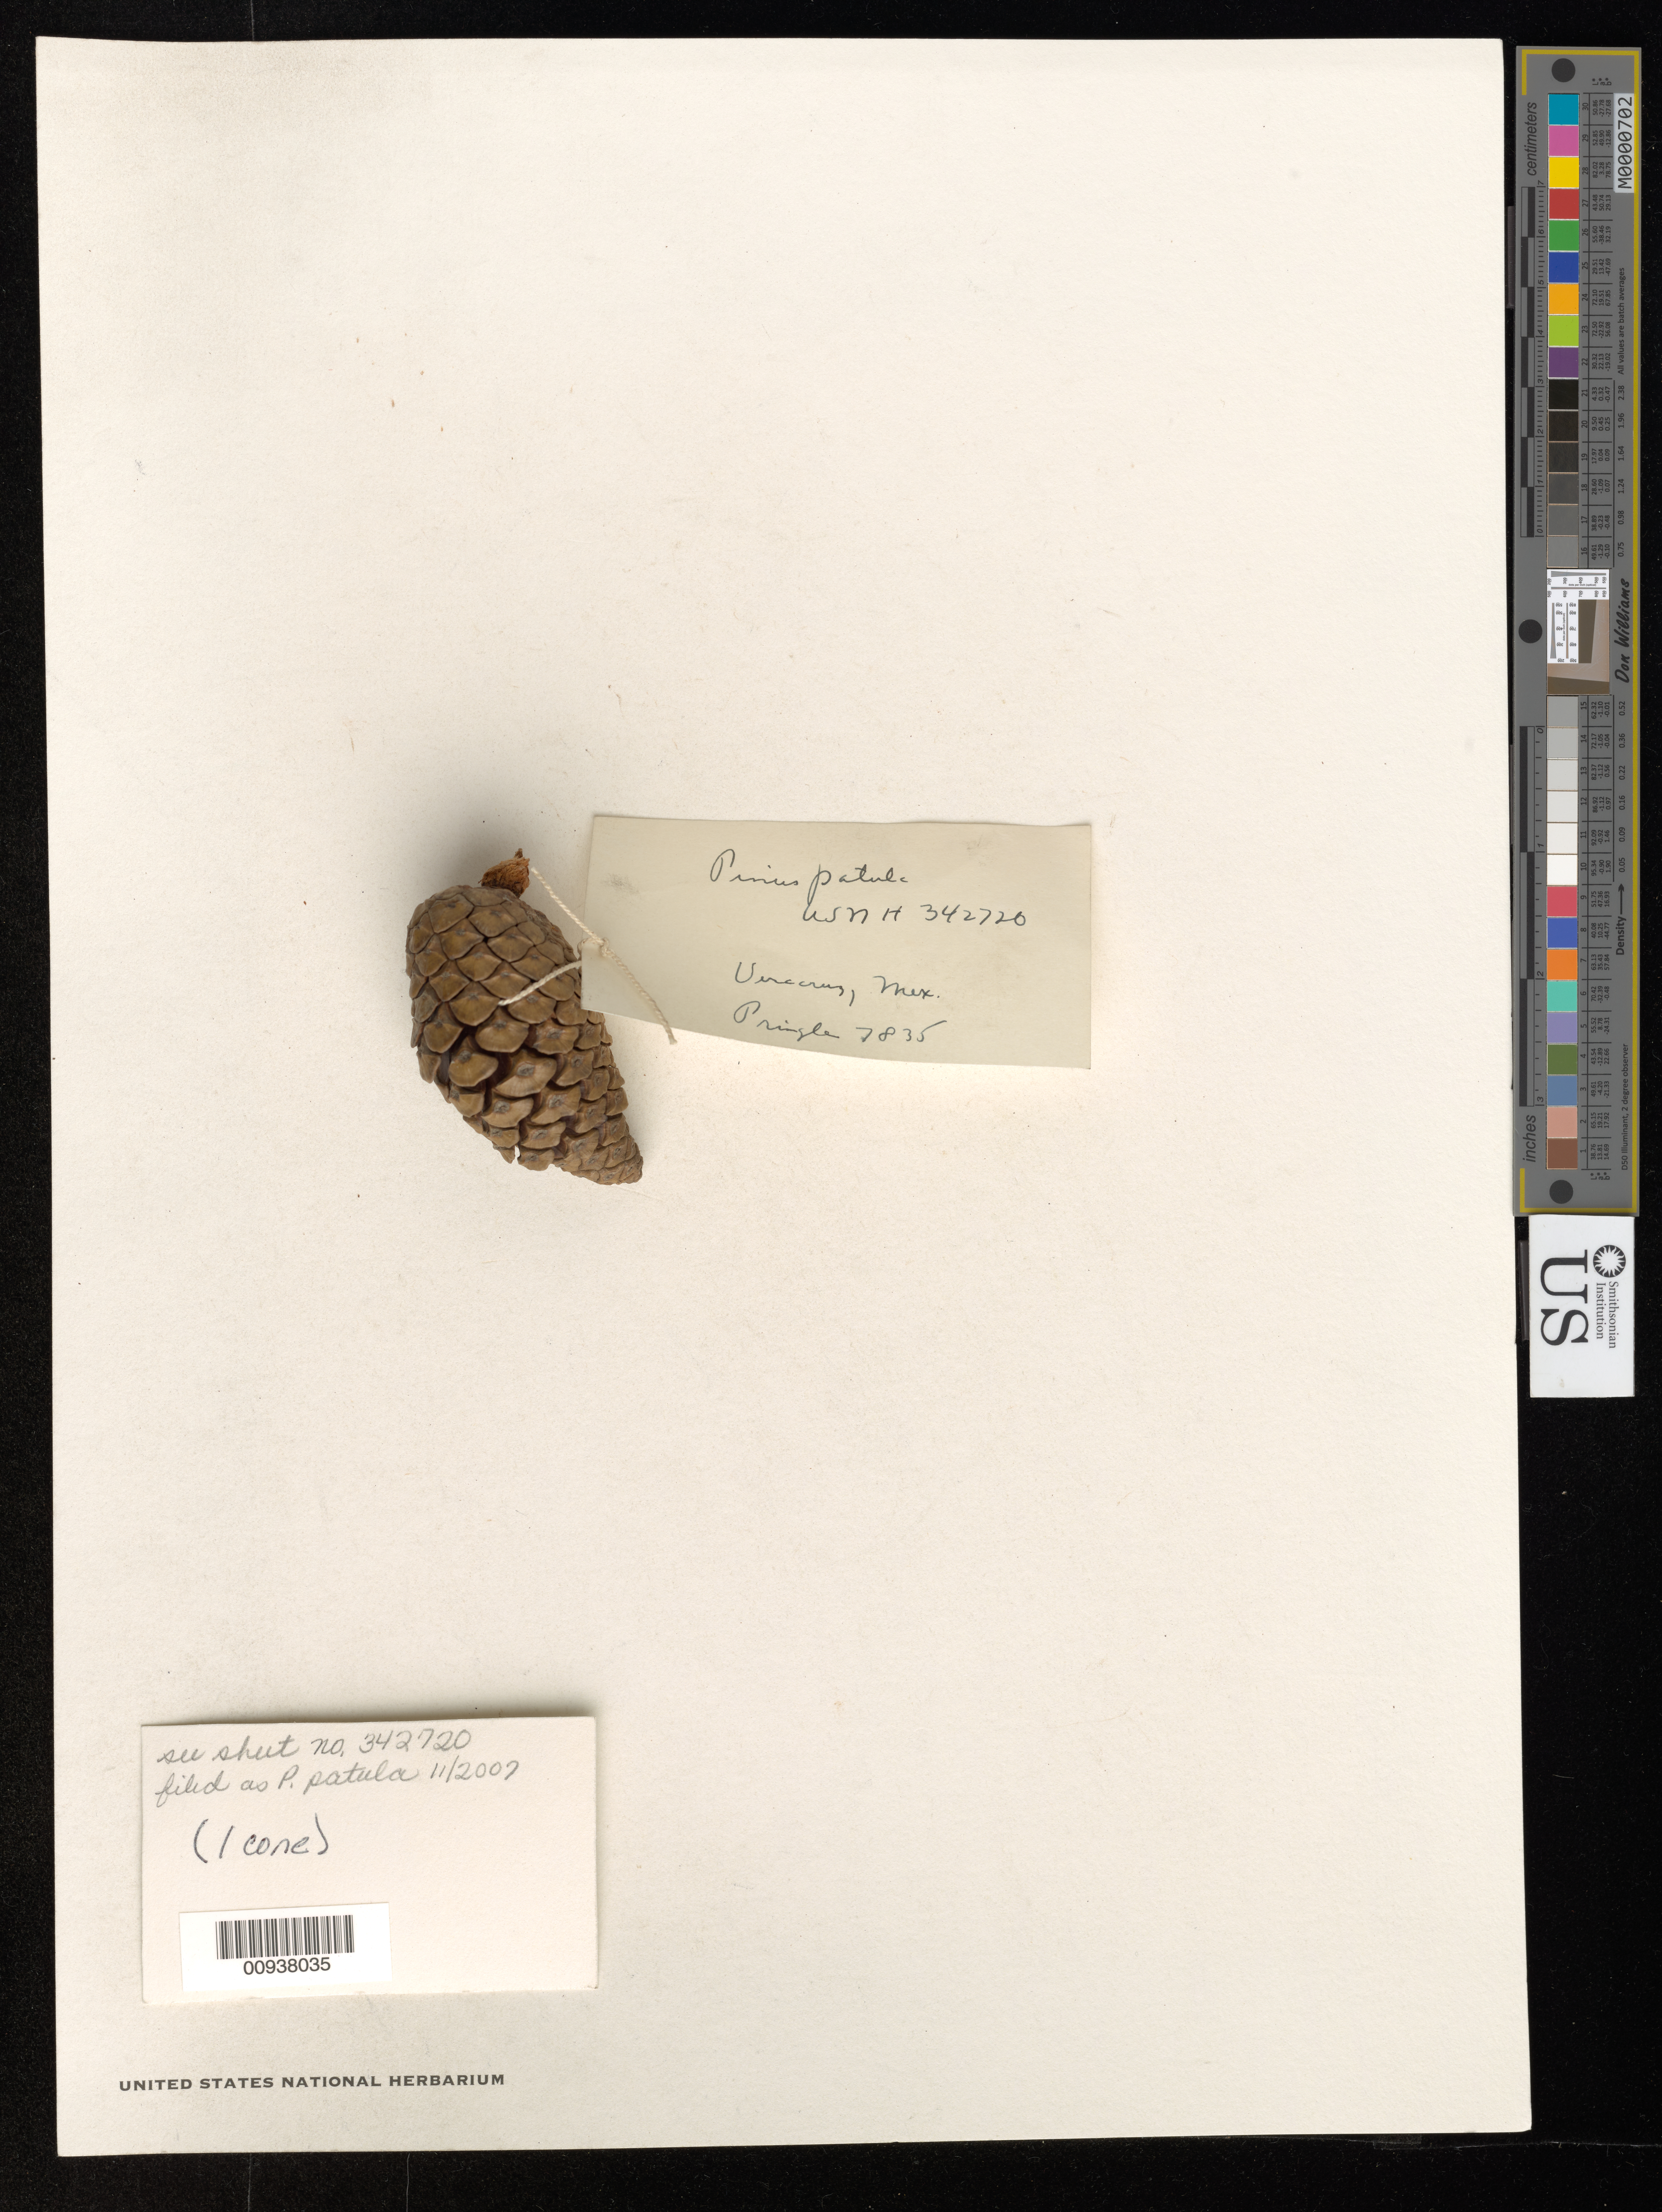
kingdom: Plantae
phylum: Tracheophyta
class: Pinopsida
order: Pinales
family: Pinaceae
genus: Pinus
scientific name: Pinus patula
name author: Schltdl. & Cham.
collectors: C. G. Pringle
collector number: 7835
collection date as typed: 29 Apr 1899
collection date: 1899-04-29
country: Mexico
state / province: Veracruz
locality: Cruz Verde, near Jalapa.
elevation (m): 1981